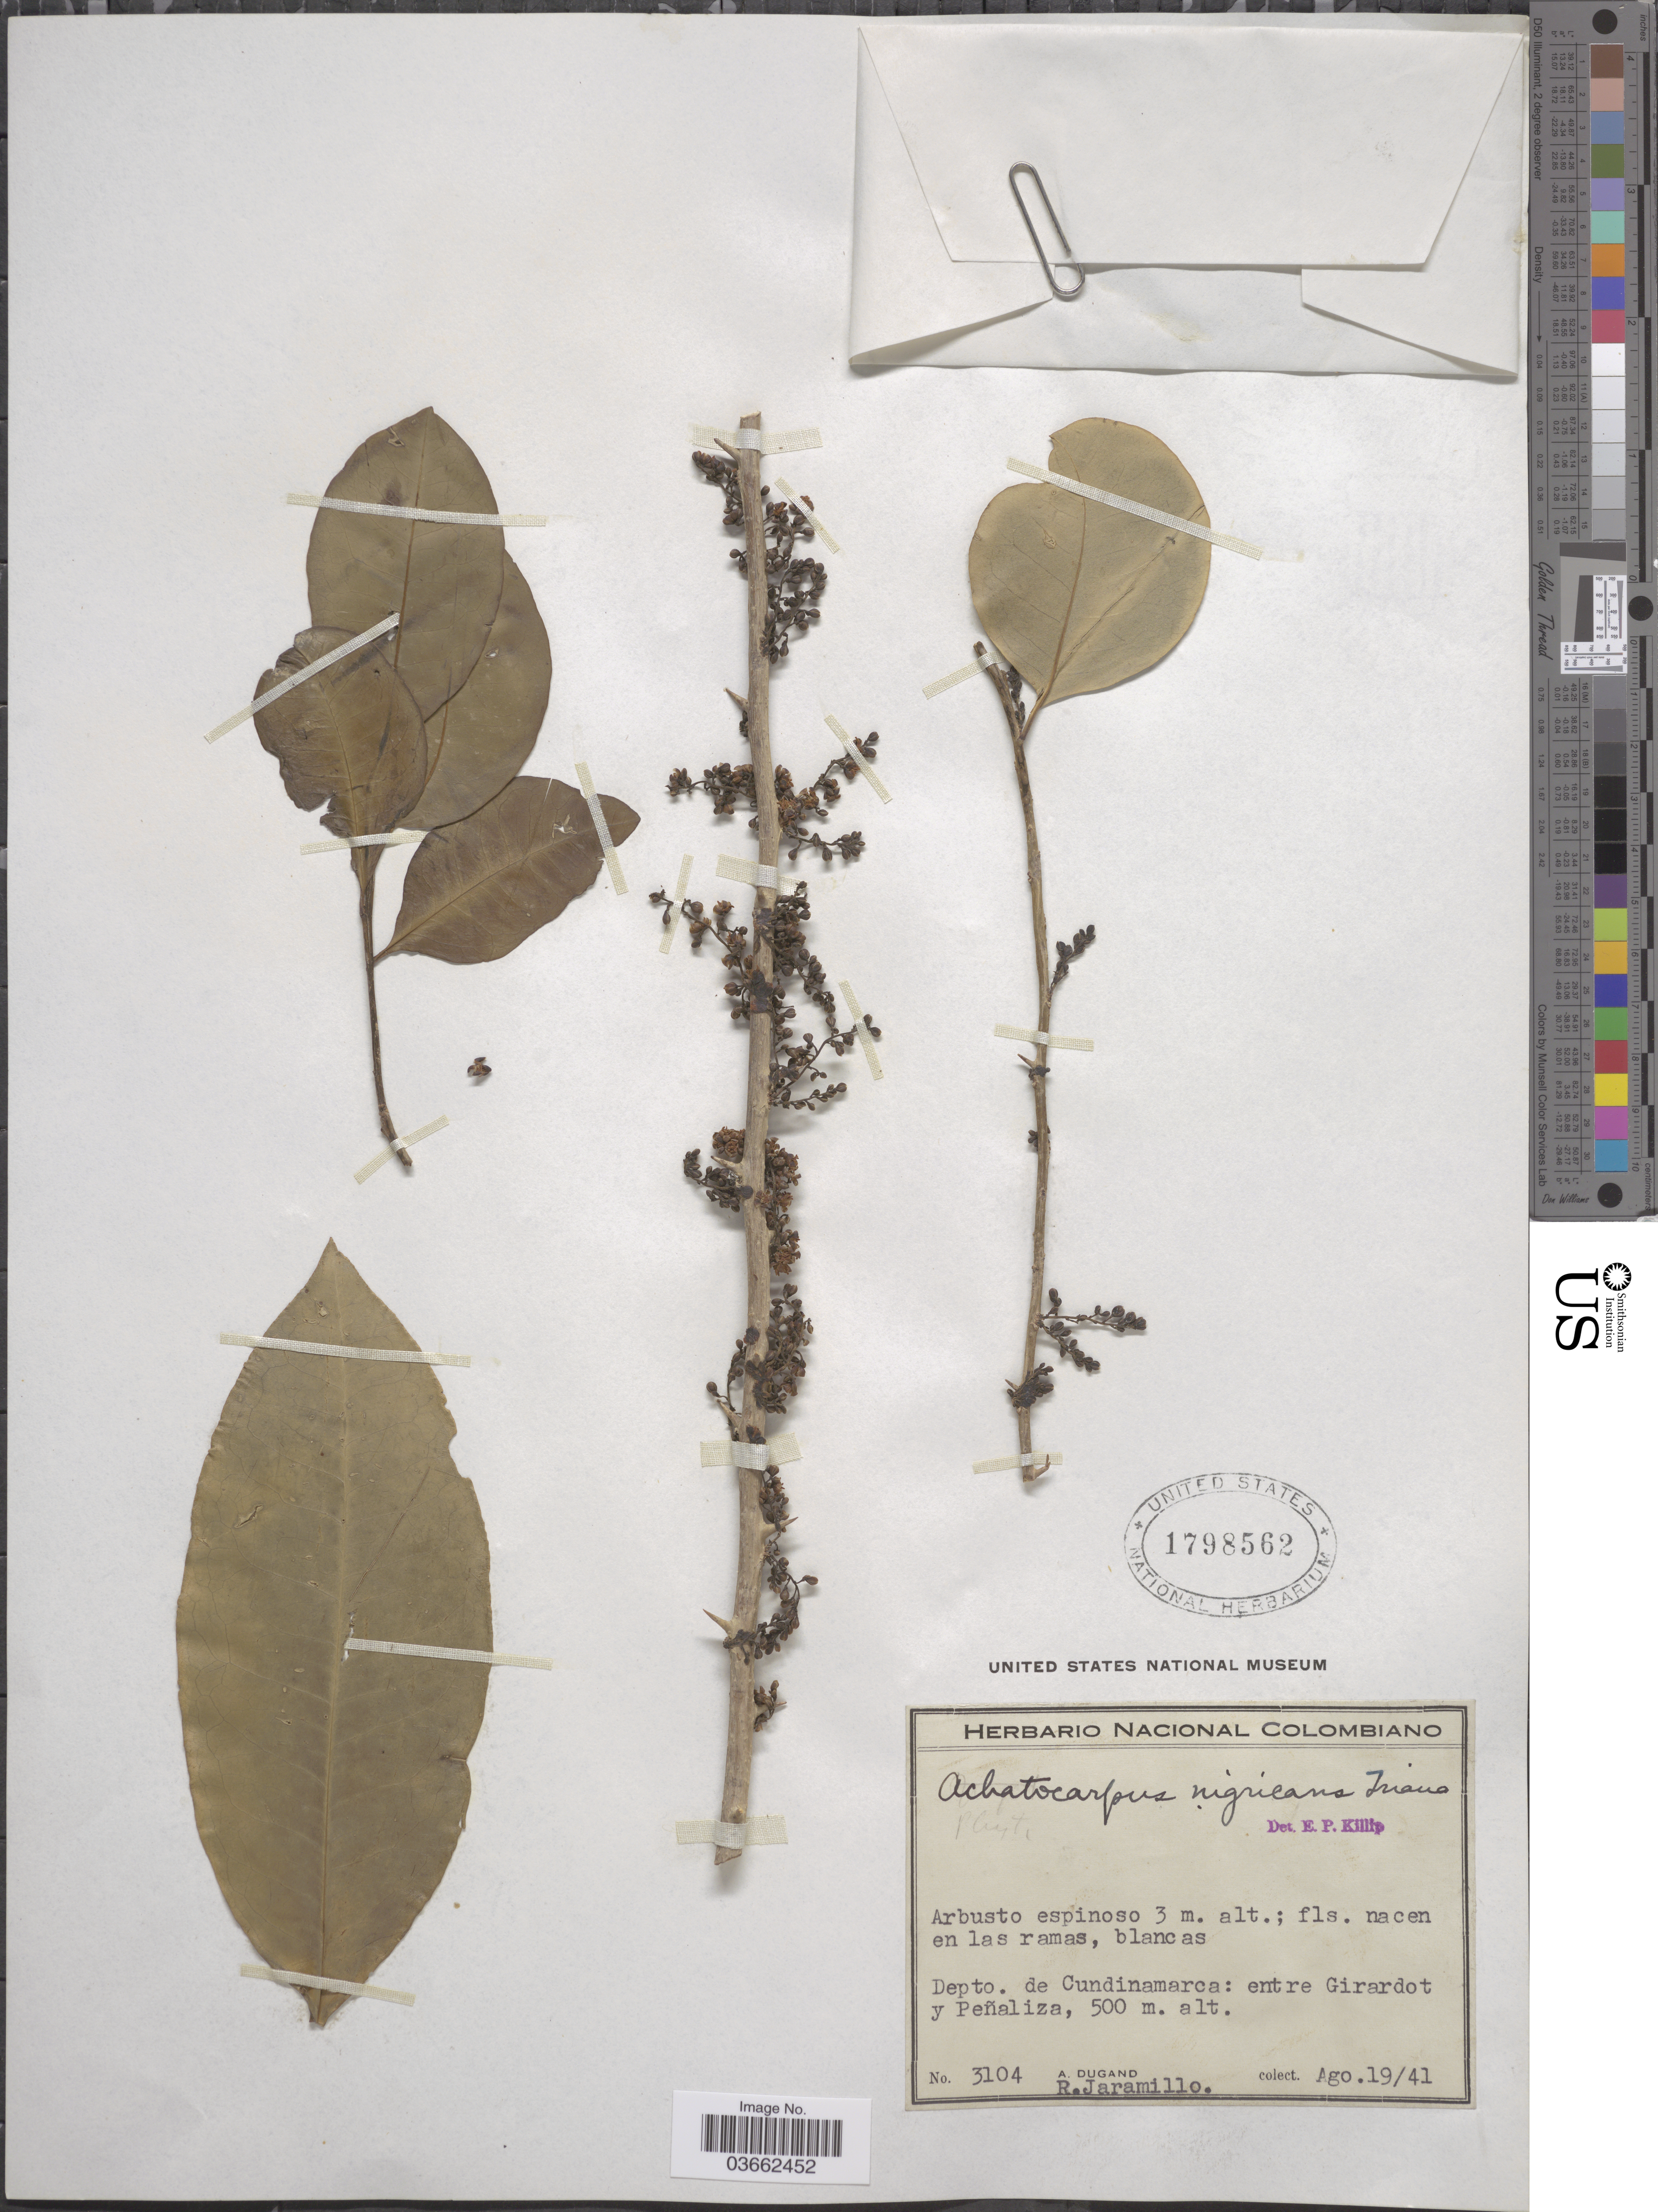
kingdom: Plantae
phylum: Tracheophyta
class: Magnoliopsida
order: Caryophyllales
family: Achatocarpaceae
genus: Achatocarpus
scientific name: Achatocarpus nigricans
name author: Triana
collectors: A. Dugand & R. Jaramillo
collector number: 3104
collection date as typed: Transcribed d/m/y: 19/8/41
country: Colombia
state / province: Cundinamarca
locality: Depto. de Cundinamarca: entre Girardot y Peñaliza.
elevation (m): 500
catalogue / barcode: US 1798562